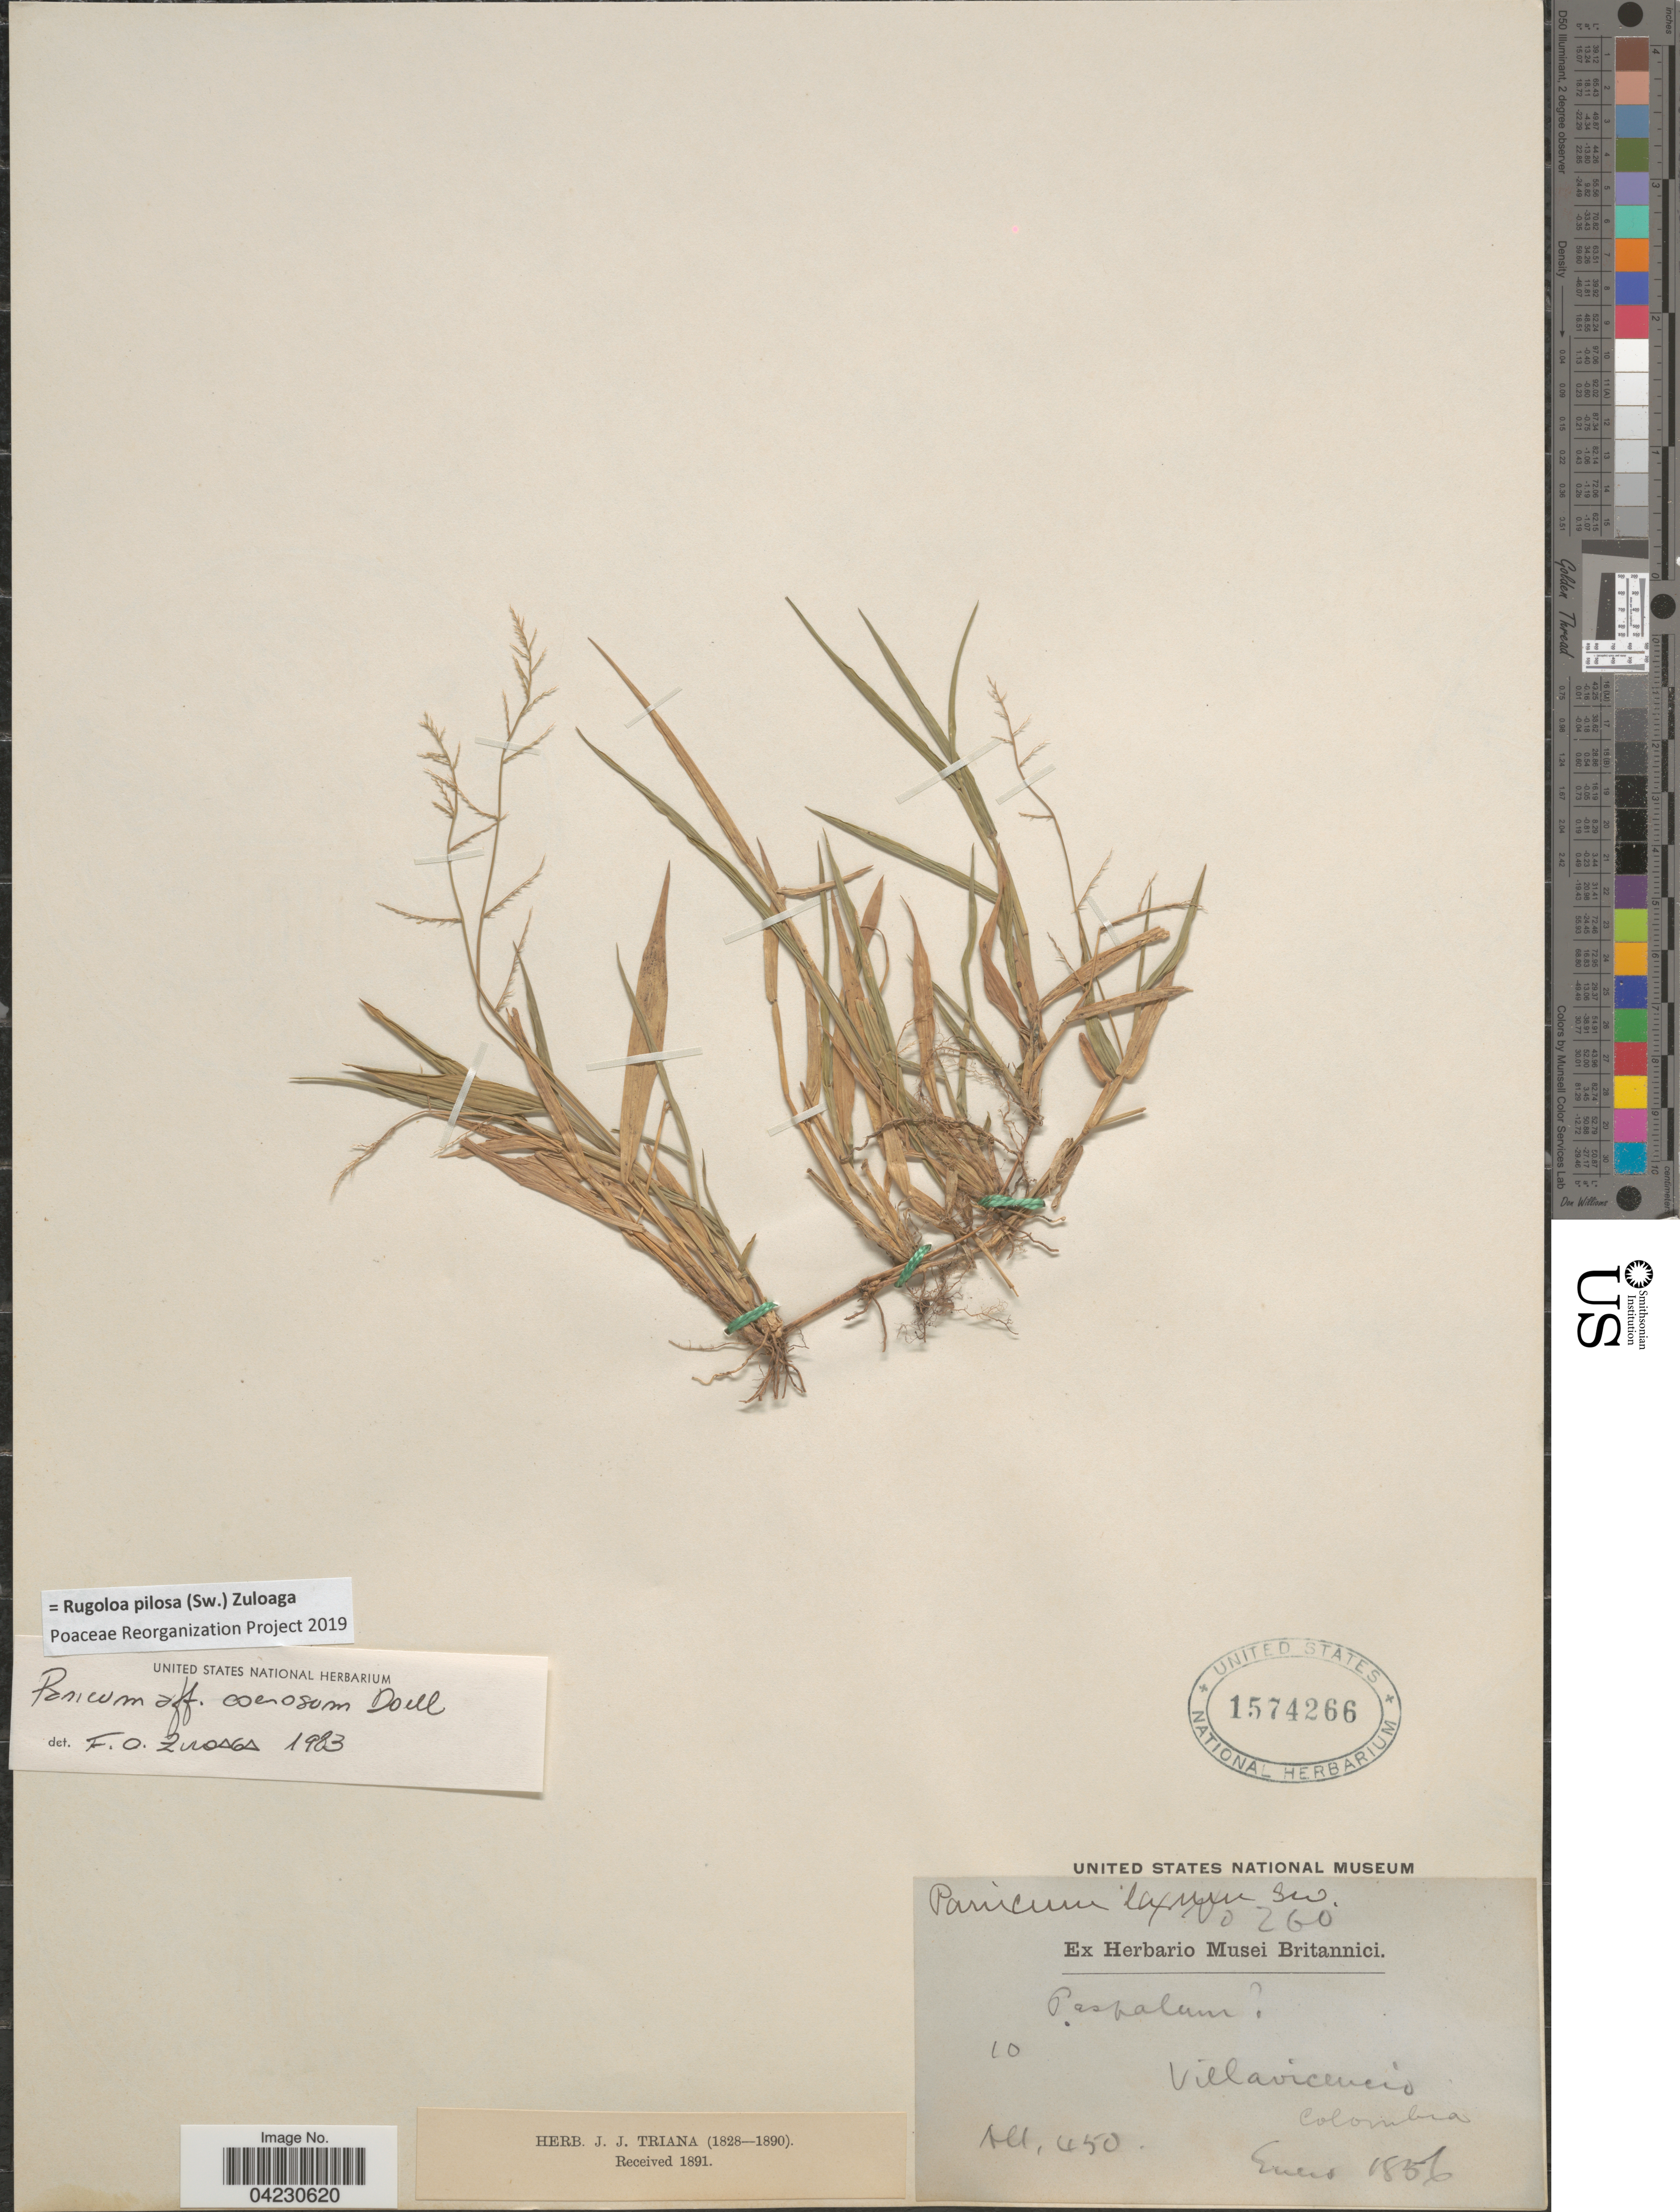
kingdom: Plantae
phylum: Tracheophyta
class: Liliopsida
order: Poales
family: Poaceae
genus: Rugoloa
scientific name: Rugoloa pilosa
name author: (Sw.) Zuloaga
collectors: ex herb. Musei Britannici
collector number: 260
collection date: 1856-01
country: Colombia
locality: Villavicencio.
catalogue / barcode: US 1574266